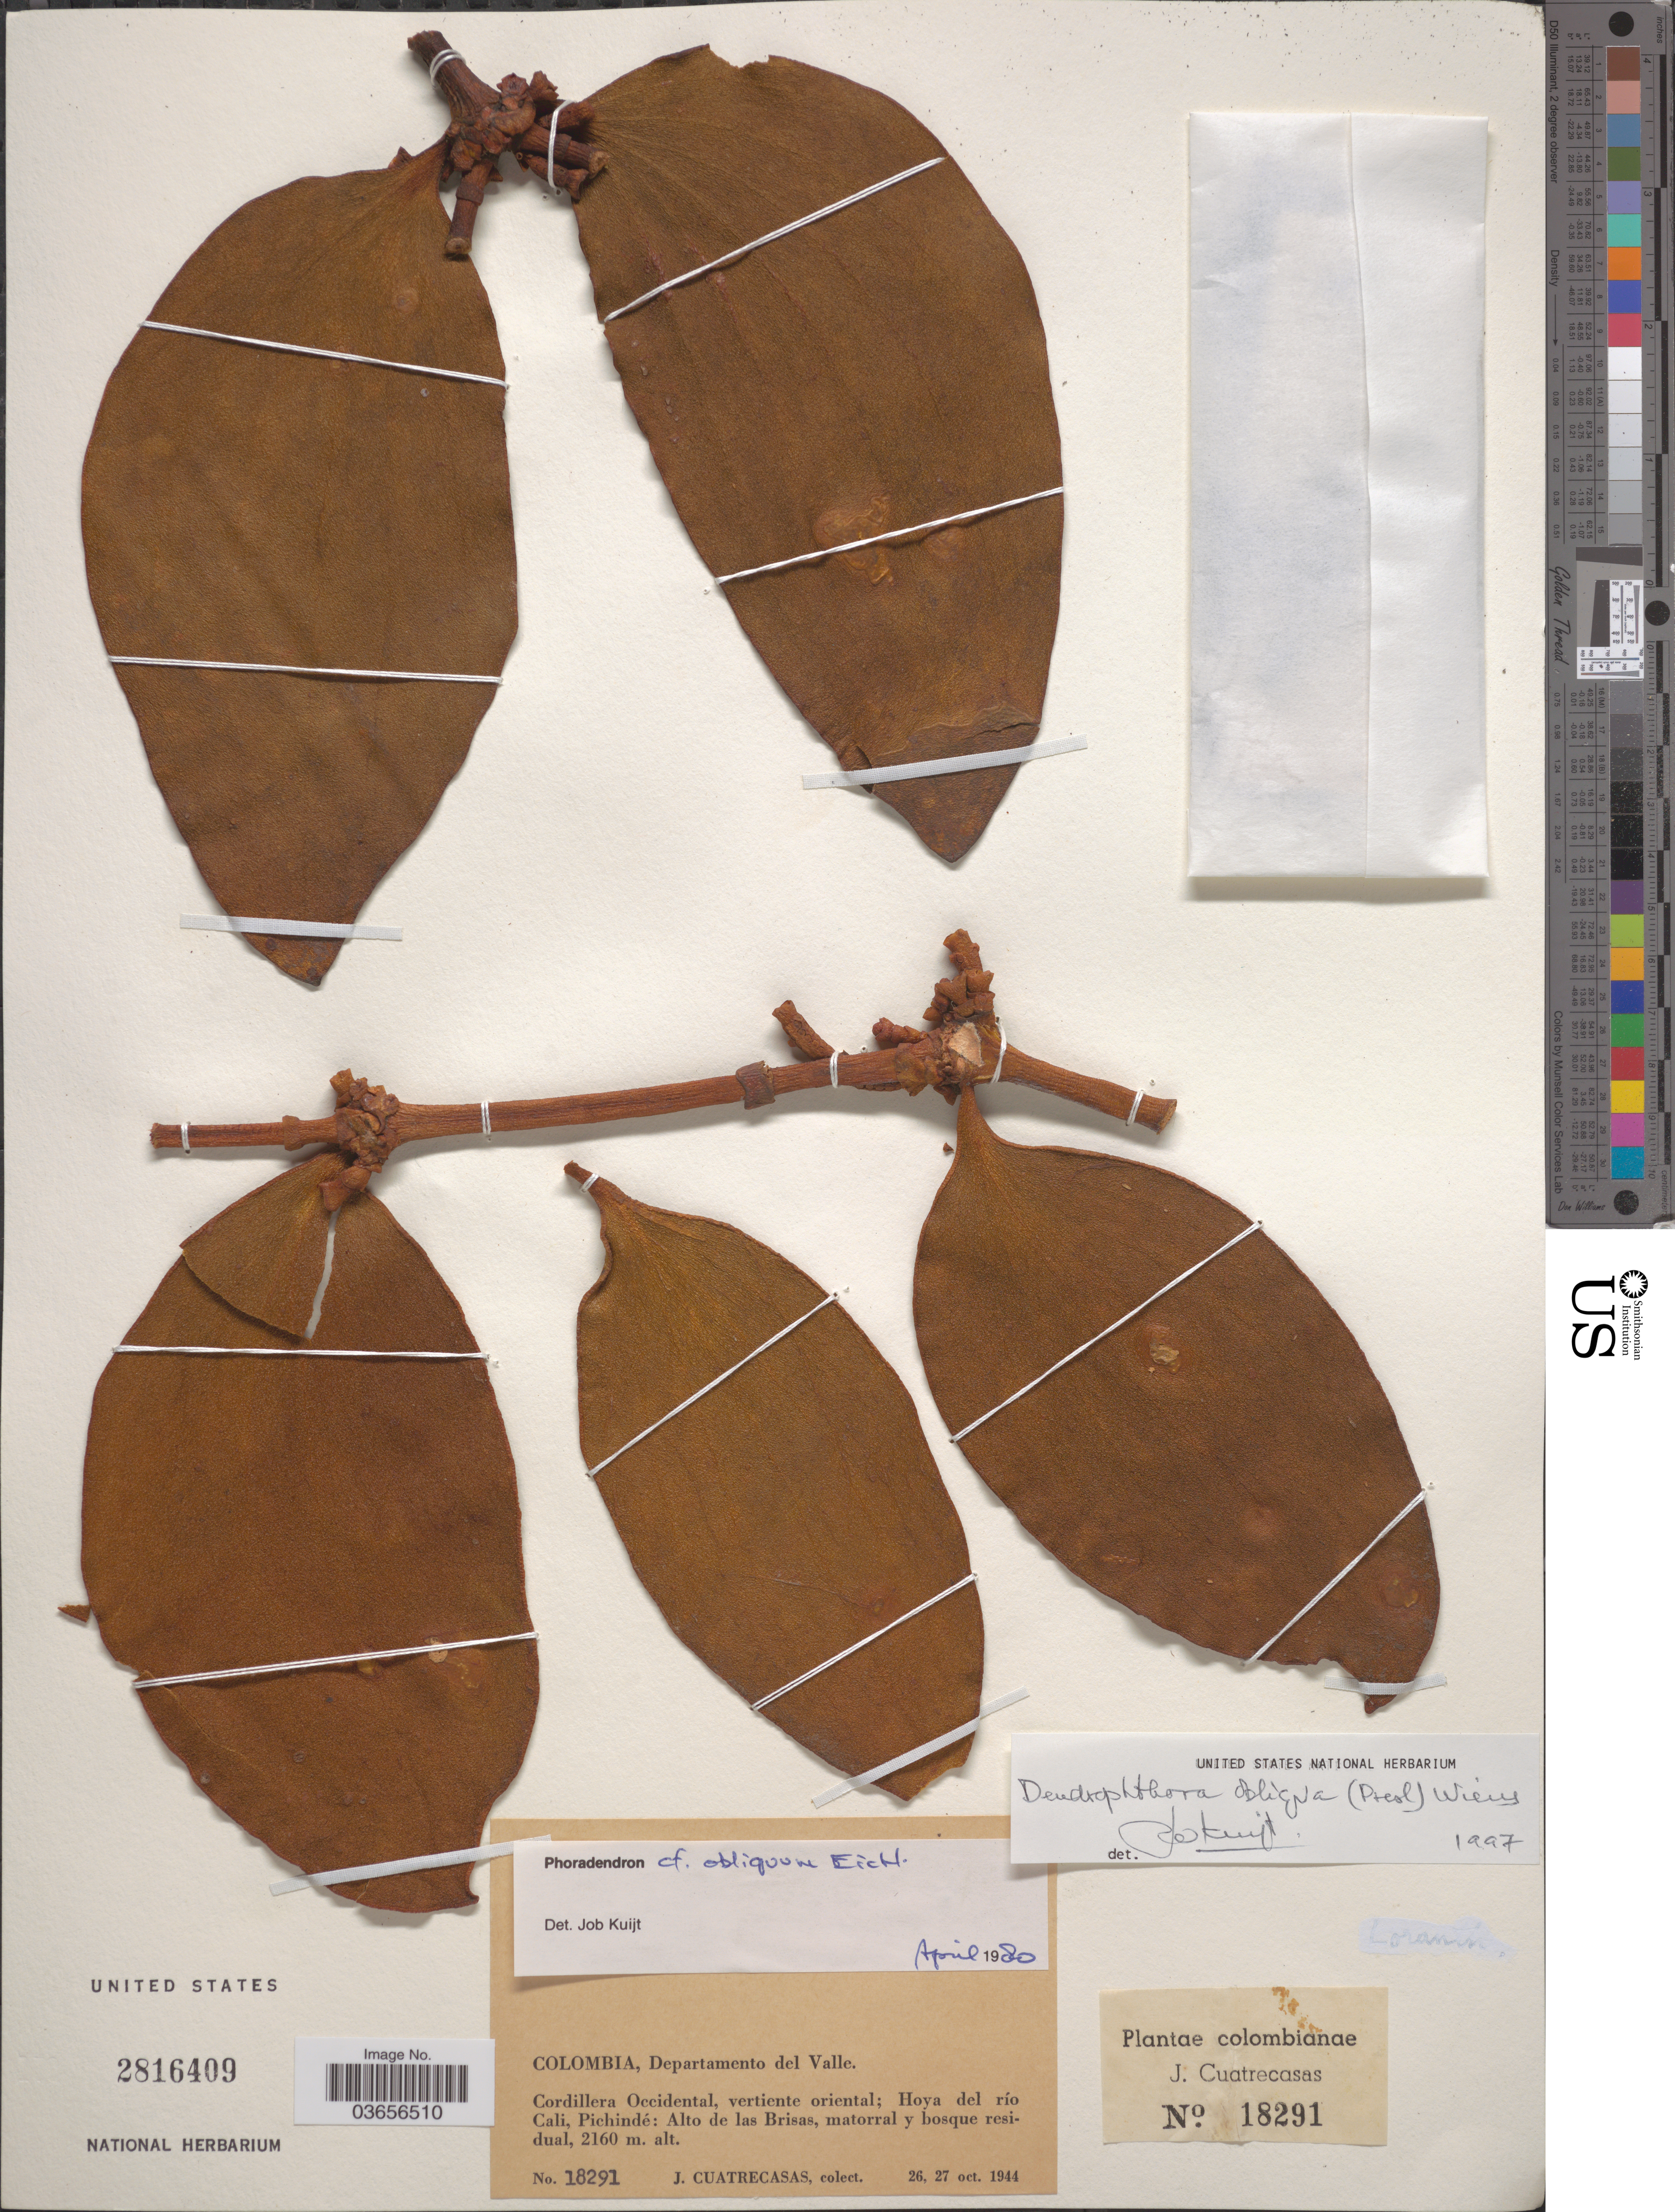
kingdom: Plantae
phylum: Tracheophyta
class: Magnoliopsida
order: Santalales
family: Viscaceae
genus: Dendrophthora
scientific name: Dendrophthora obliqua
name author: (C. Presl) Wiens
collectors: J. Cuatrecasas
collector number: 18291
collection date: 1944-10-26/1944-10-27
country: Colombia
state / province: Valle del Cauca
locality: Departamento del Valle. Cordillera Occidental, vertiente oriental; Hoya del río Cali, Pichindé: Alto de las Brisas.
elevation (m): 2160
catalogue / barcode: US 2816409